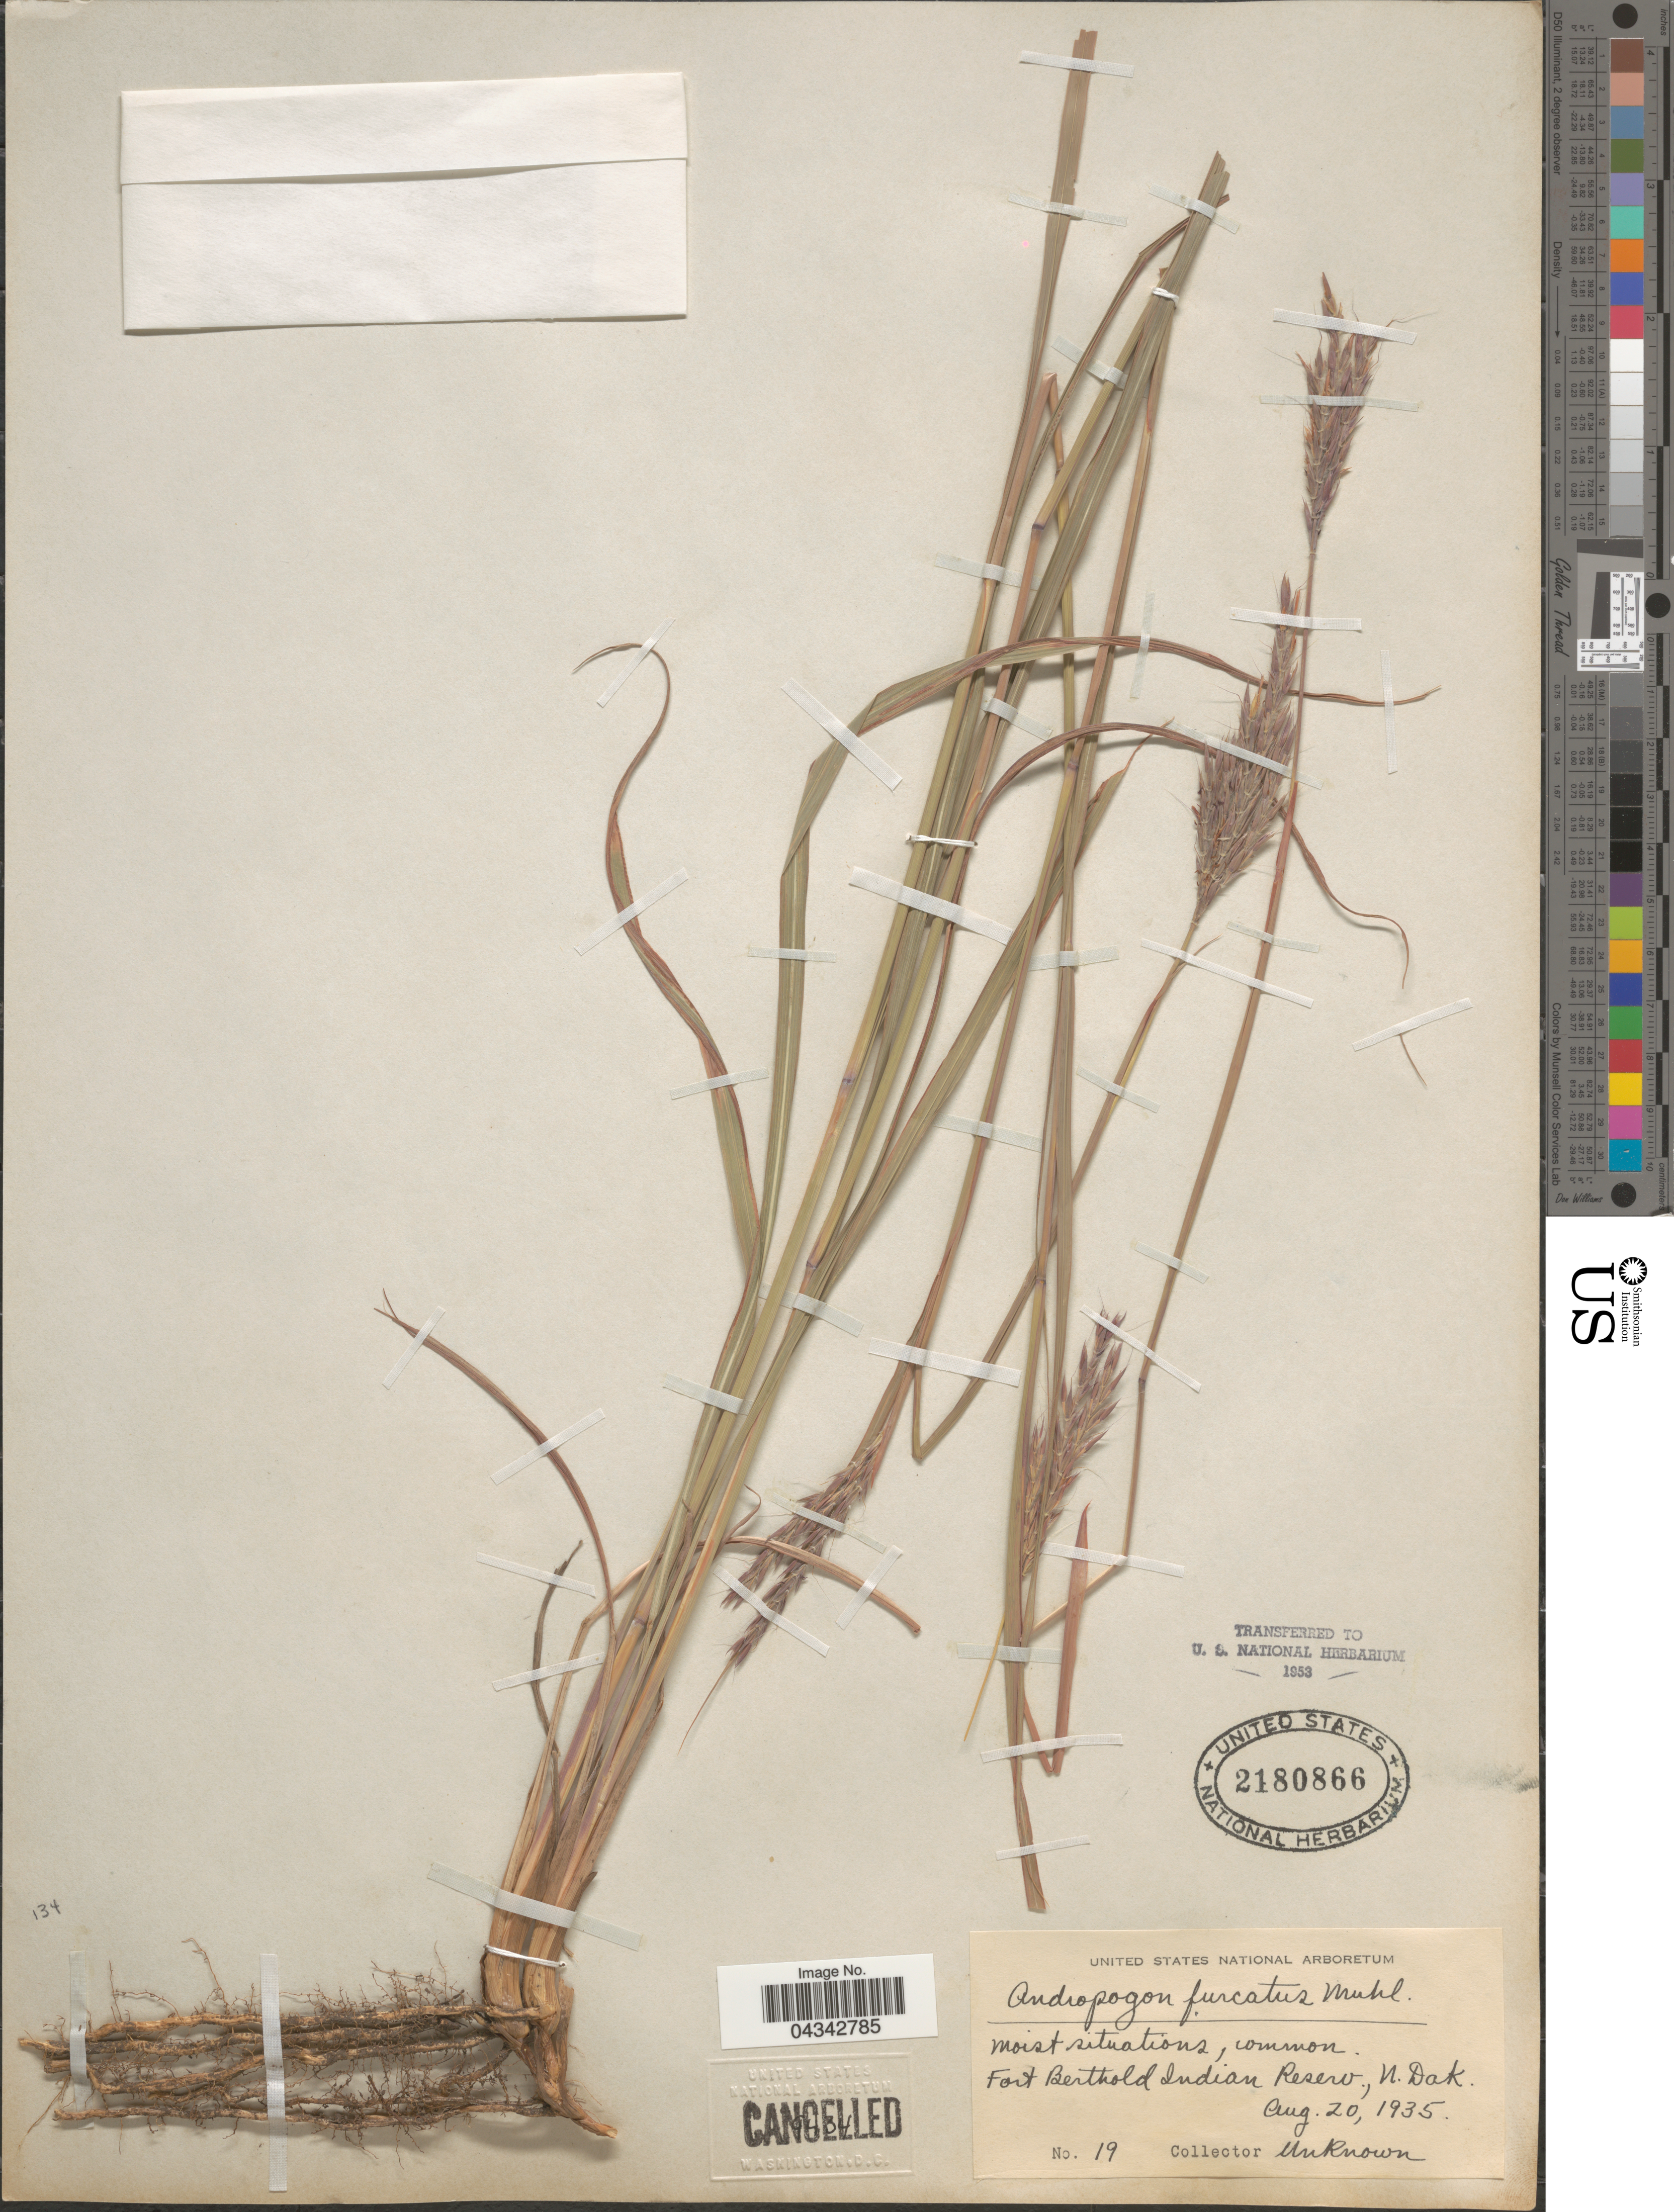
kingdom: Plantae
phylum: Tracheophyta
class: Liliopsida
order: Poales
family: Poaceae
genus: Andropogon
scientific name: Andropogon gerardii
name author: Vitman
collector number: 19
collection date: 1935-08-20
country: United States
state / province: North Dakota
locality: Fort Berthold Indian Reserv.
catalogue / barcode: US 2180866